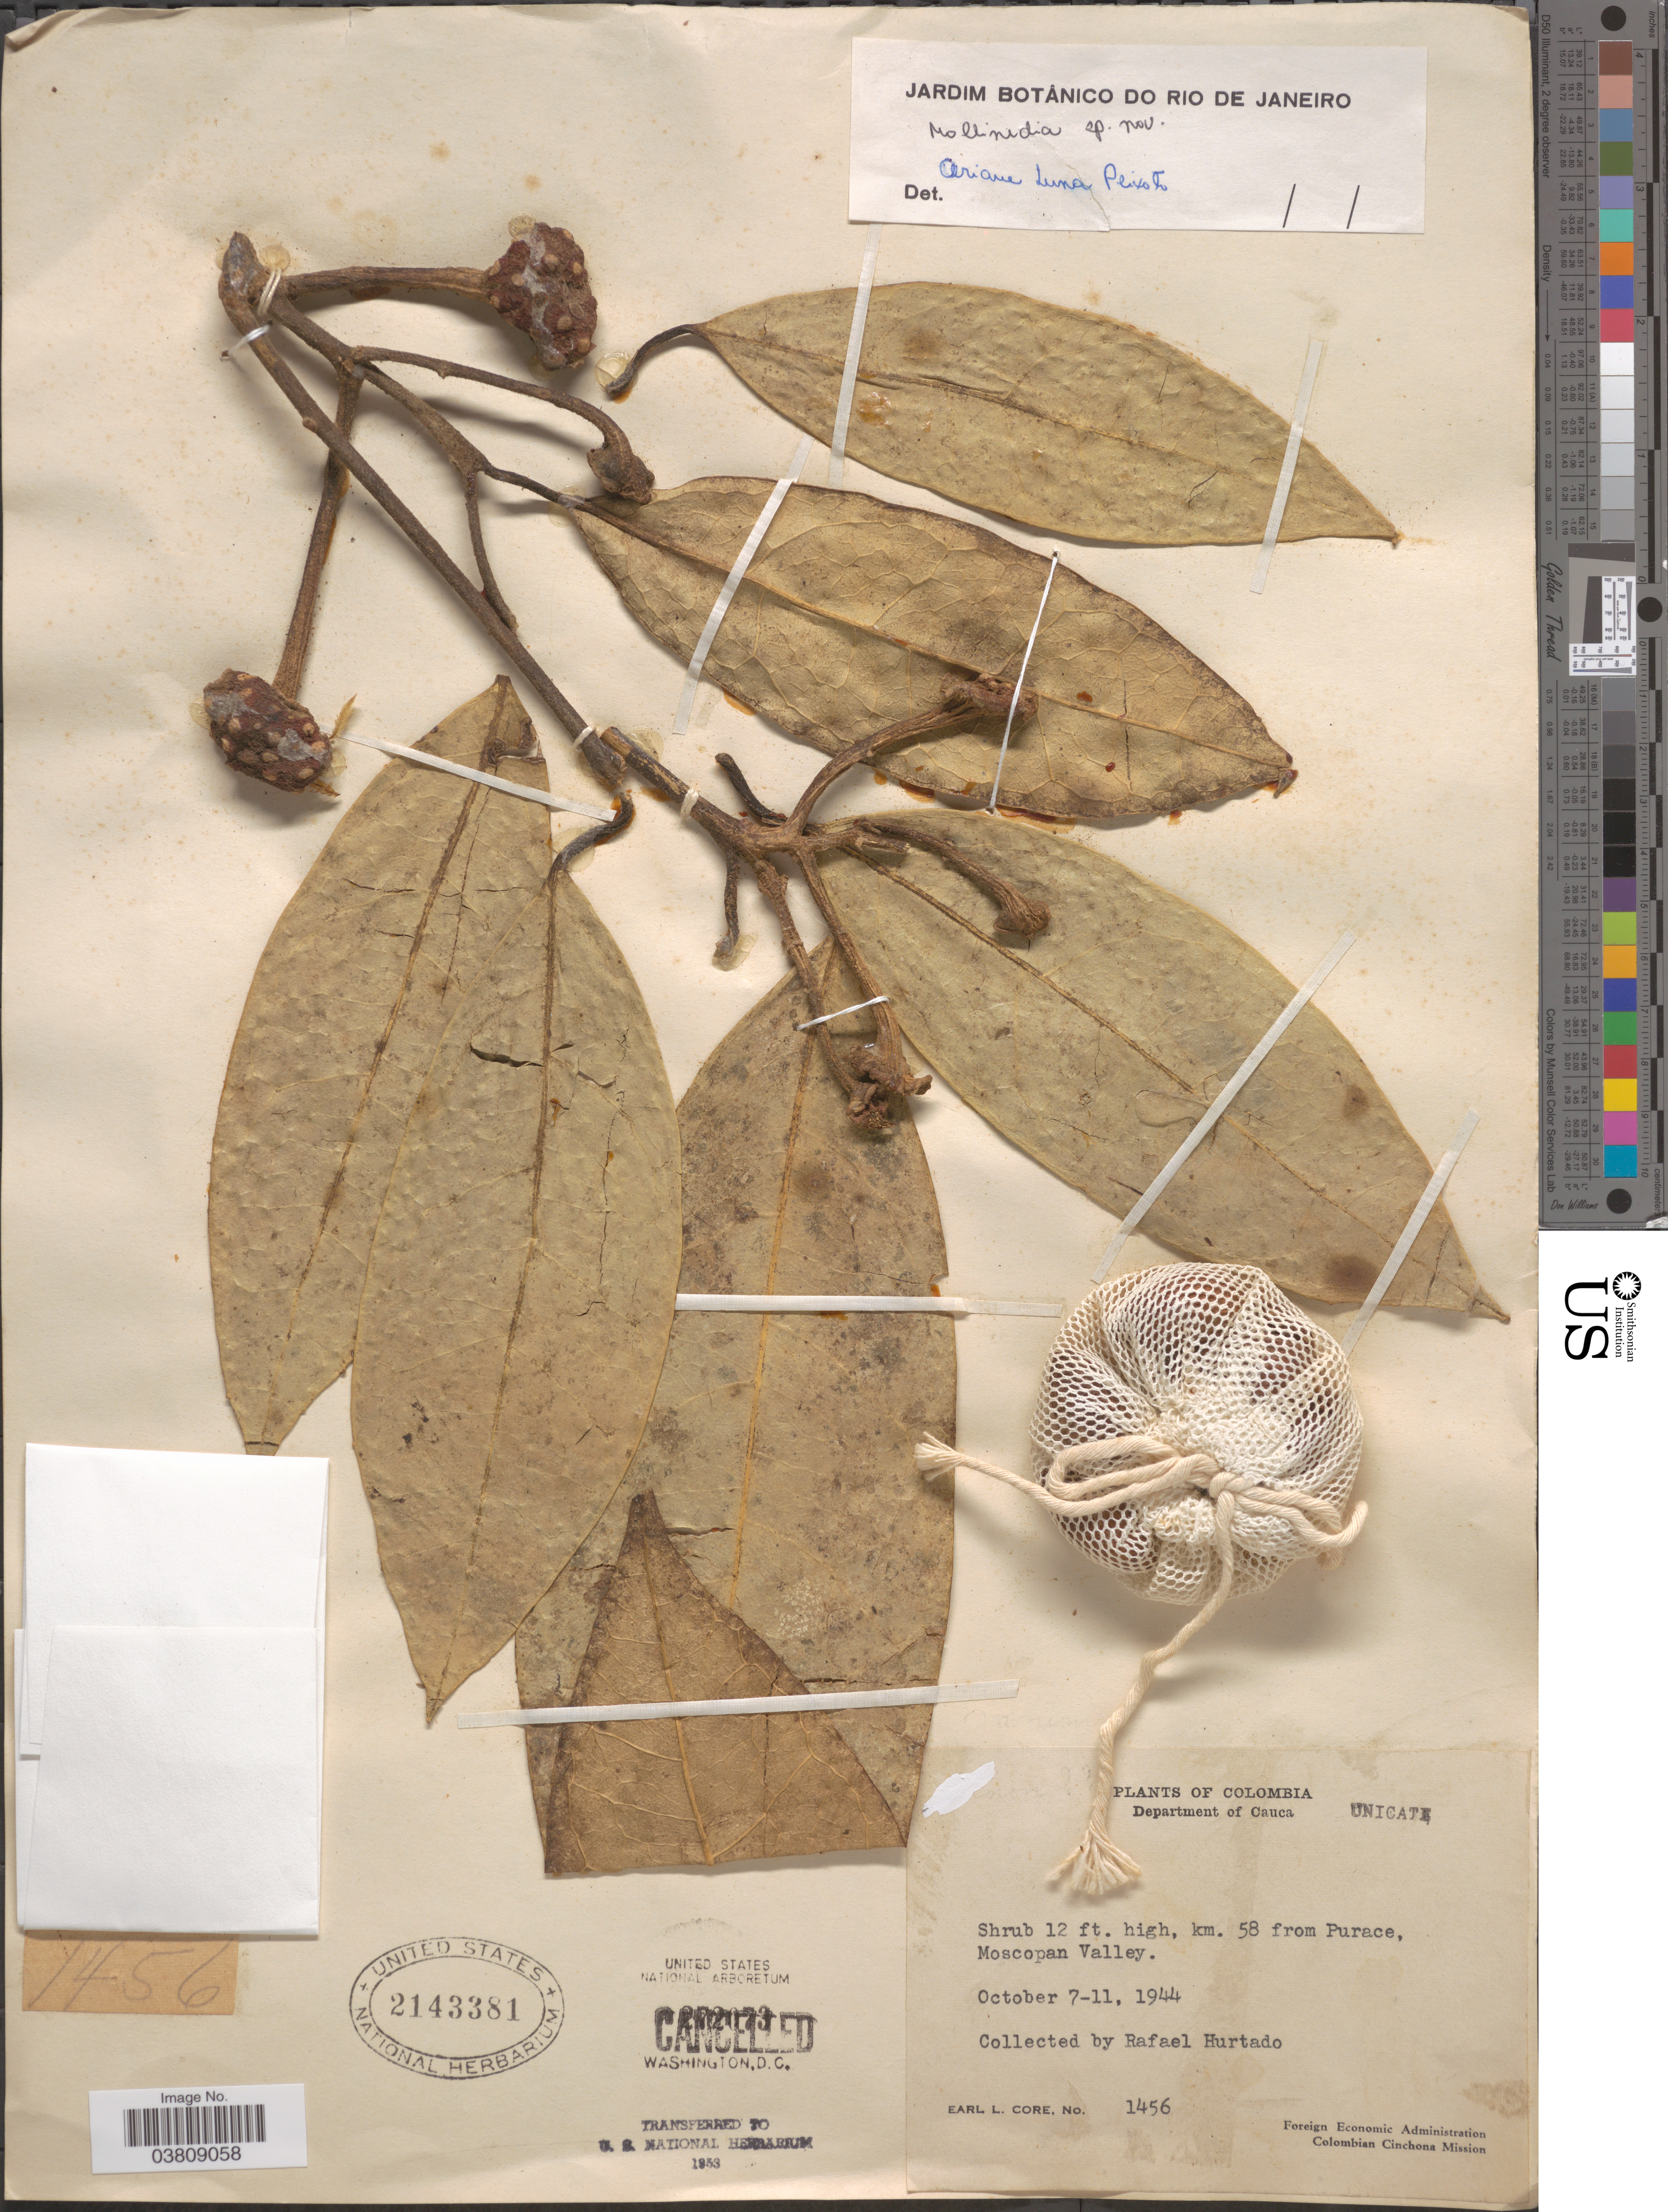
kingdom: Plantae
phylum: Tracheophyta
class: Magnoliopsida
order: Laurales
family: Monimiaceae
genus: Mollinedia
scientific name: Mollinedia sp.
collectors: R. Hurtado & E. L. Core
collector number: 1456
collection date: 1944-10-07/1944-10-11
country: Colombia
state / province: Cauca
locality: Department of Cauca. km. 58 from Purace,Moscopan Valley.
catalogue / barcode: US 2143381